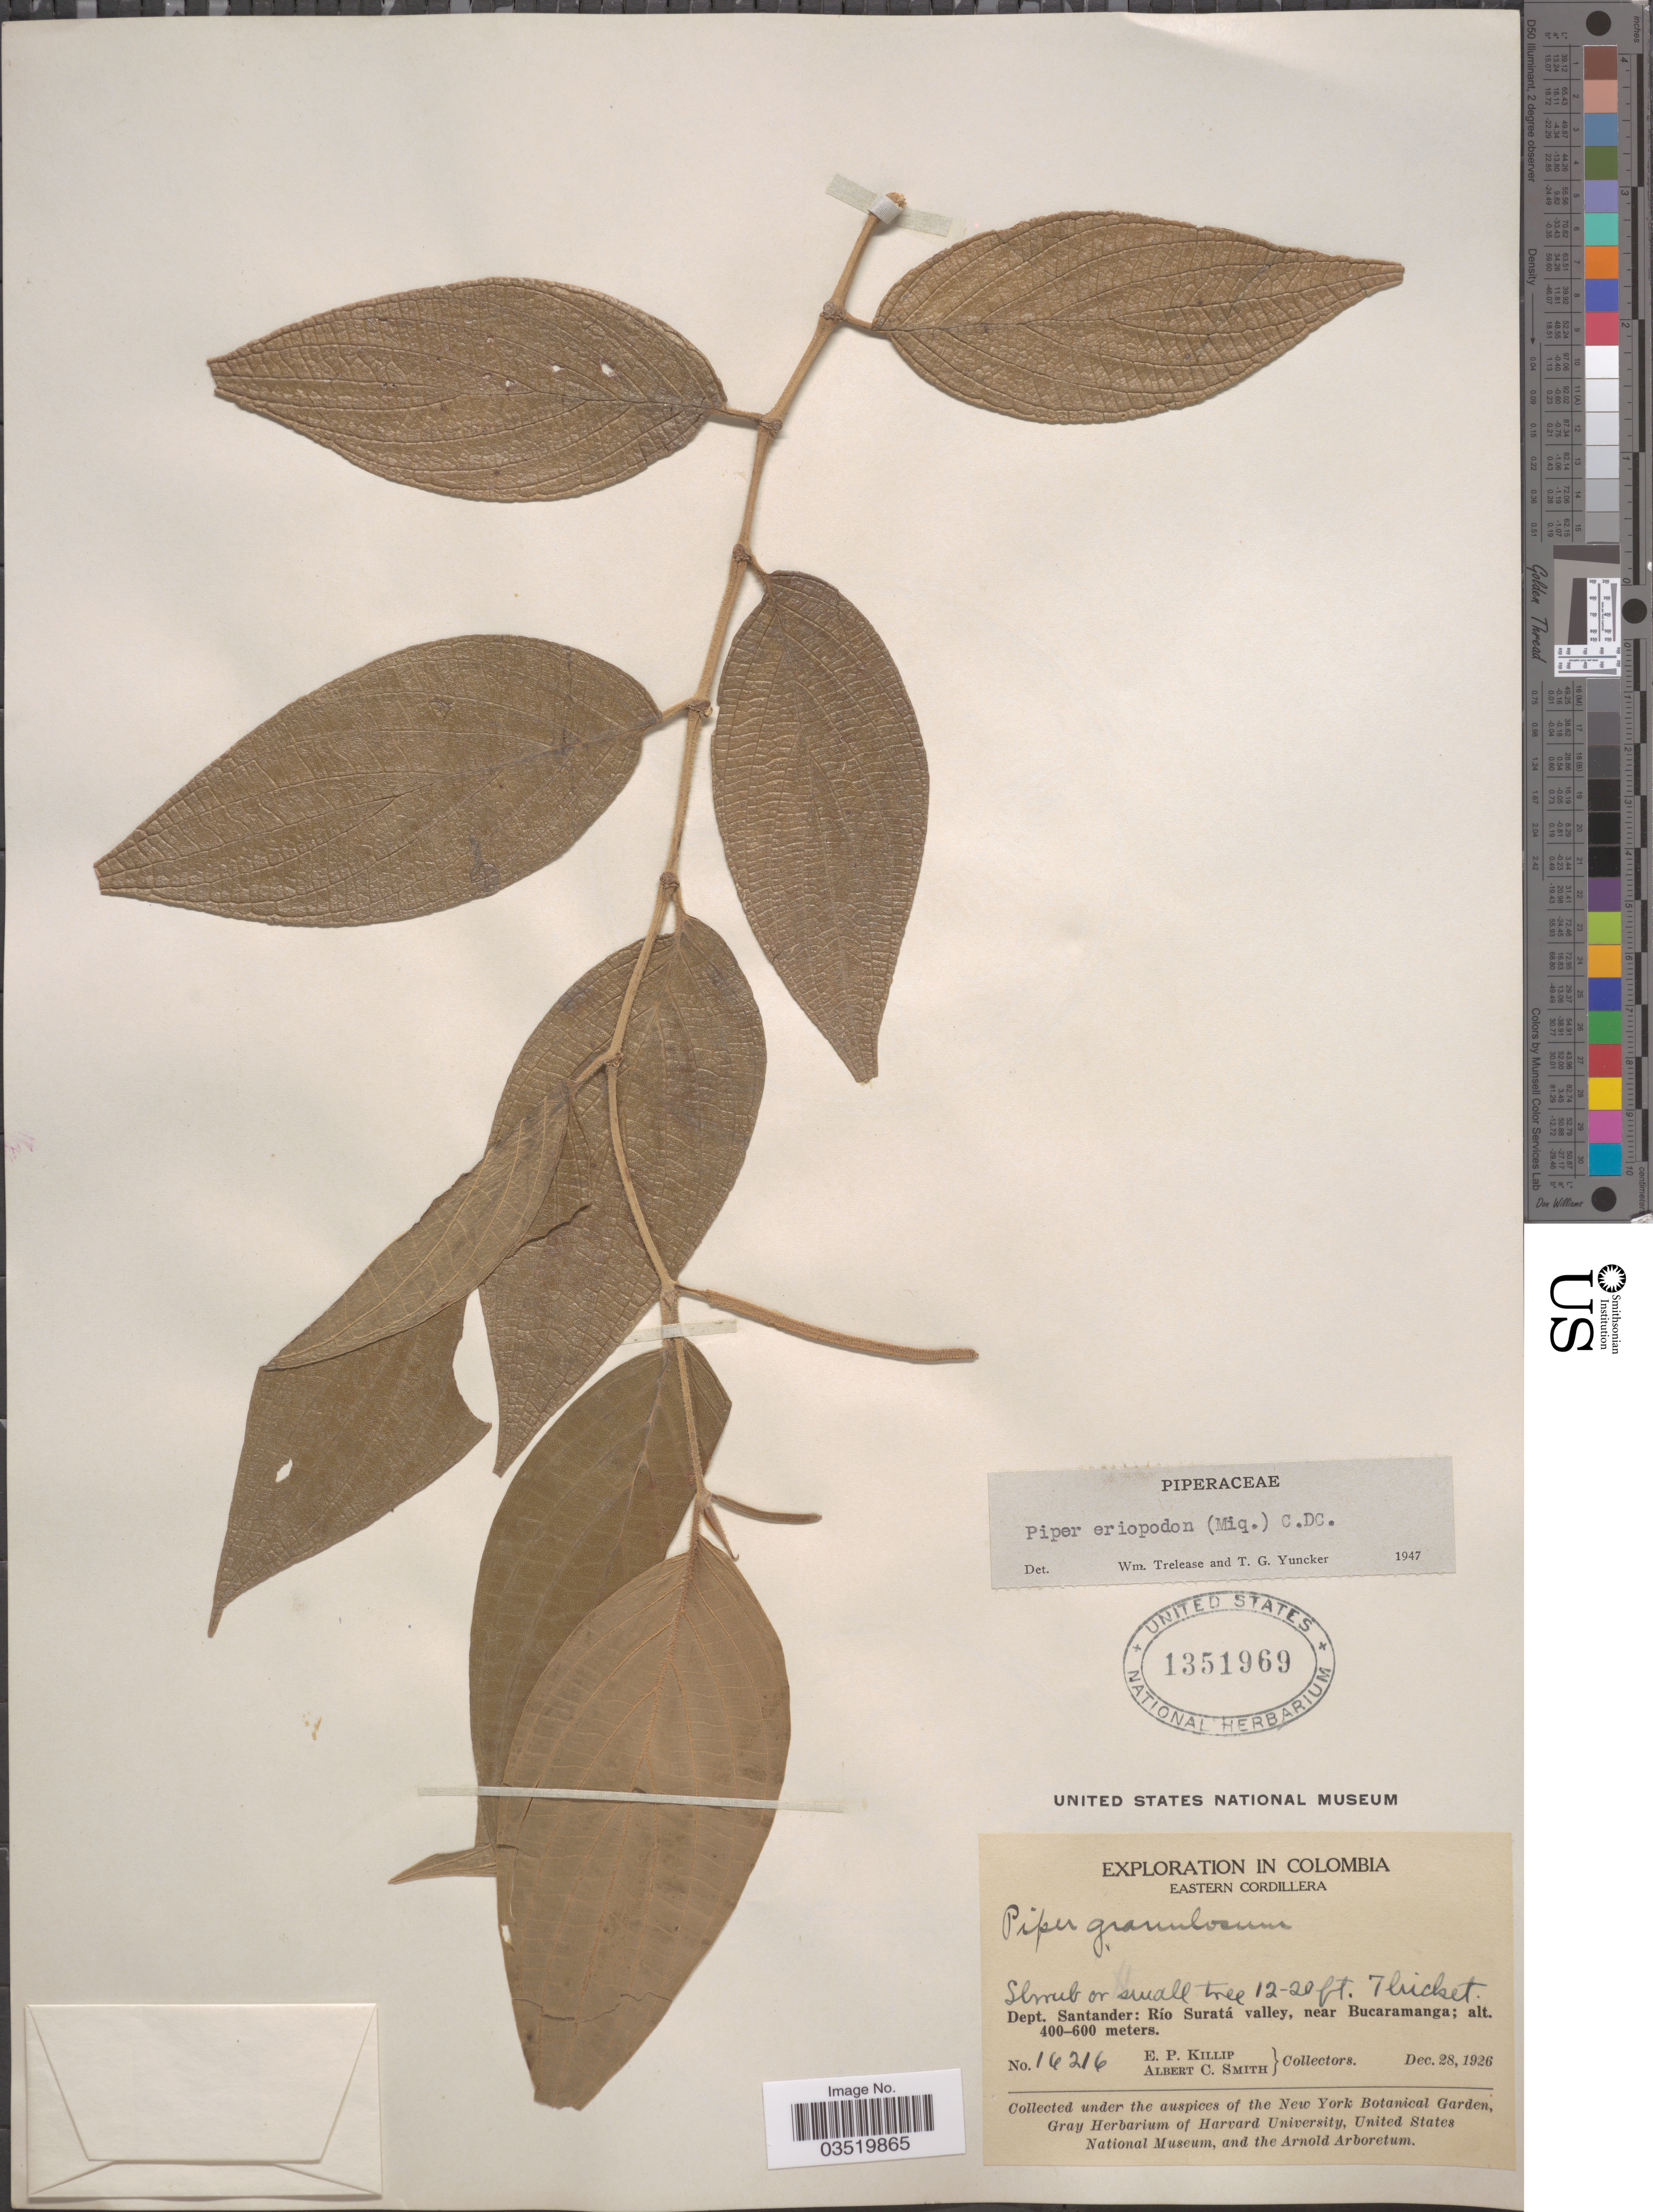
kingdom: Plantae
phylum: Tracheophyta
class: Magnoliopsida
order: Piperales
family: Piperaceae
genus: Piper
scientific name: Piper eriopodon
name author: C. DC.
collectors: E. P. Killip & A. C. Smith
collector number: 16216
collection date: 1926-12-28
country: Colombia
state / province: Santander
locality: Eastern Cordillera. Dept. Santander: Río Suratá valley, near Bucaramanga.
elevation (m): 400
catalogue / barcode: US 1351969